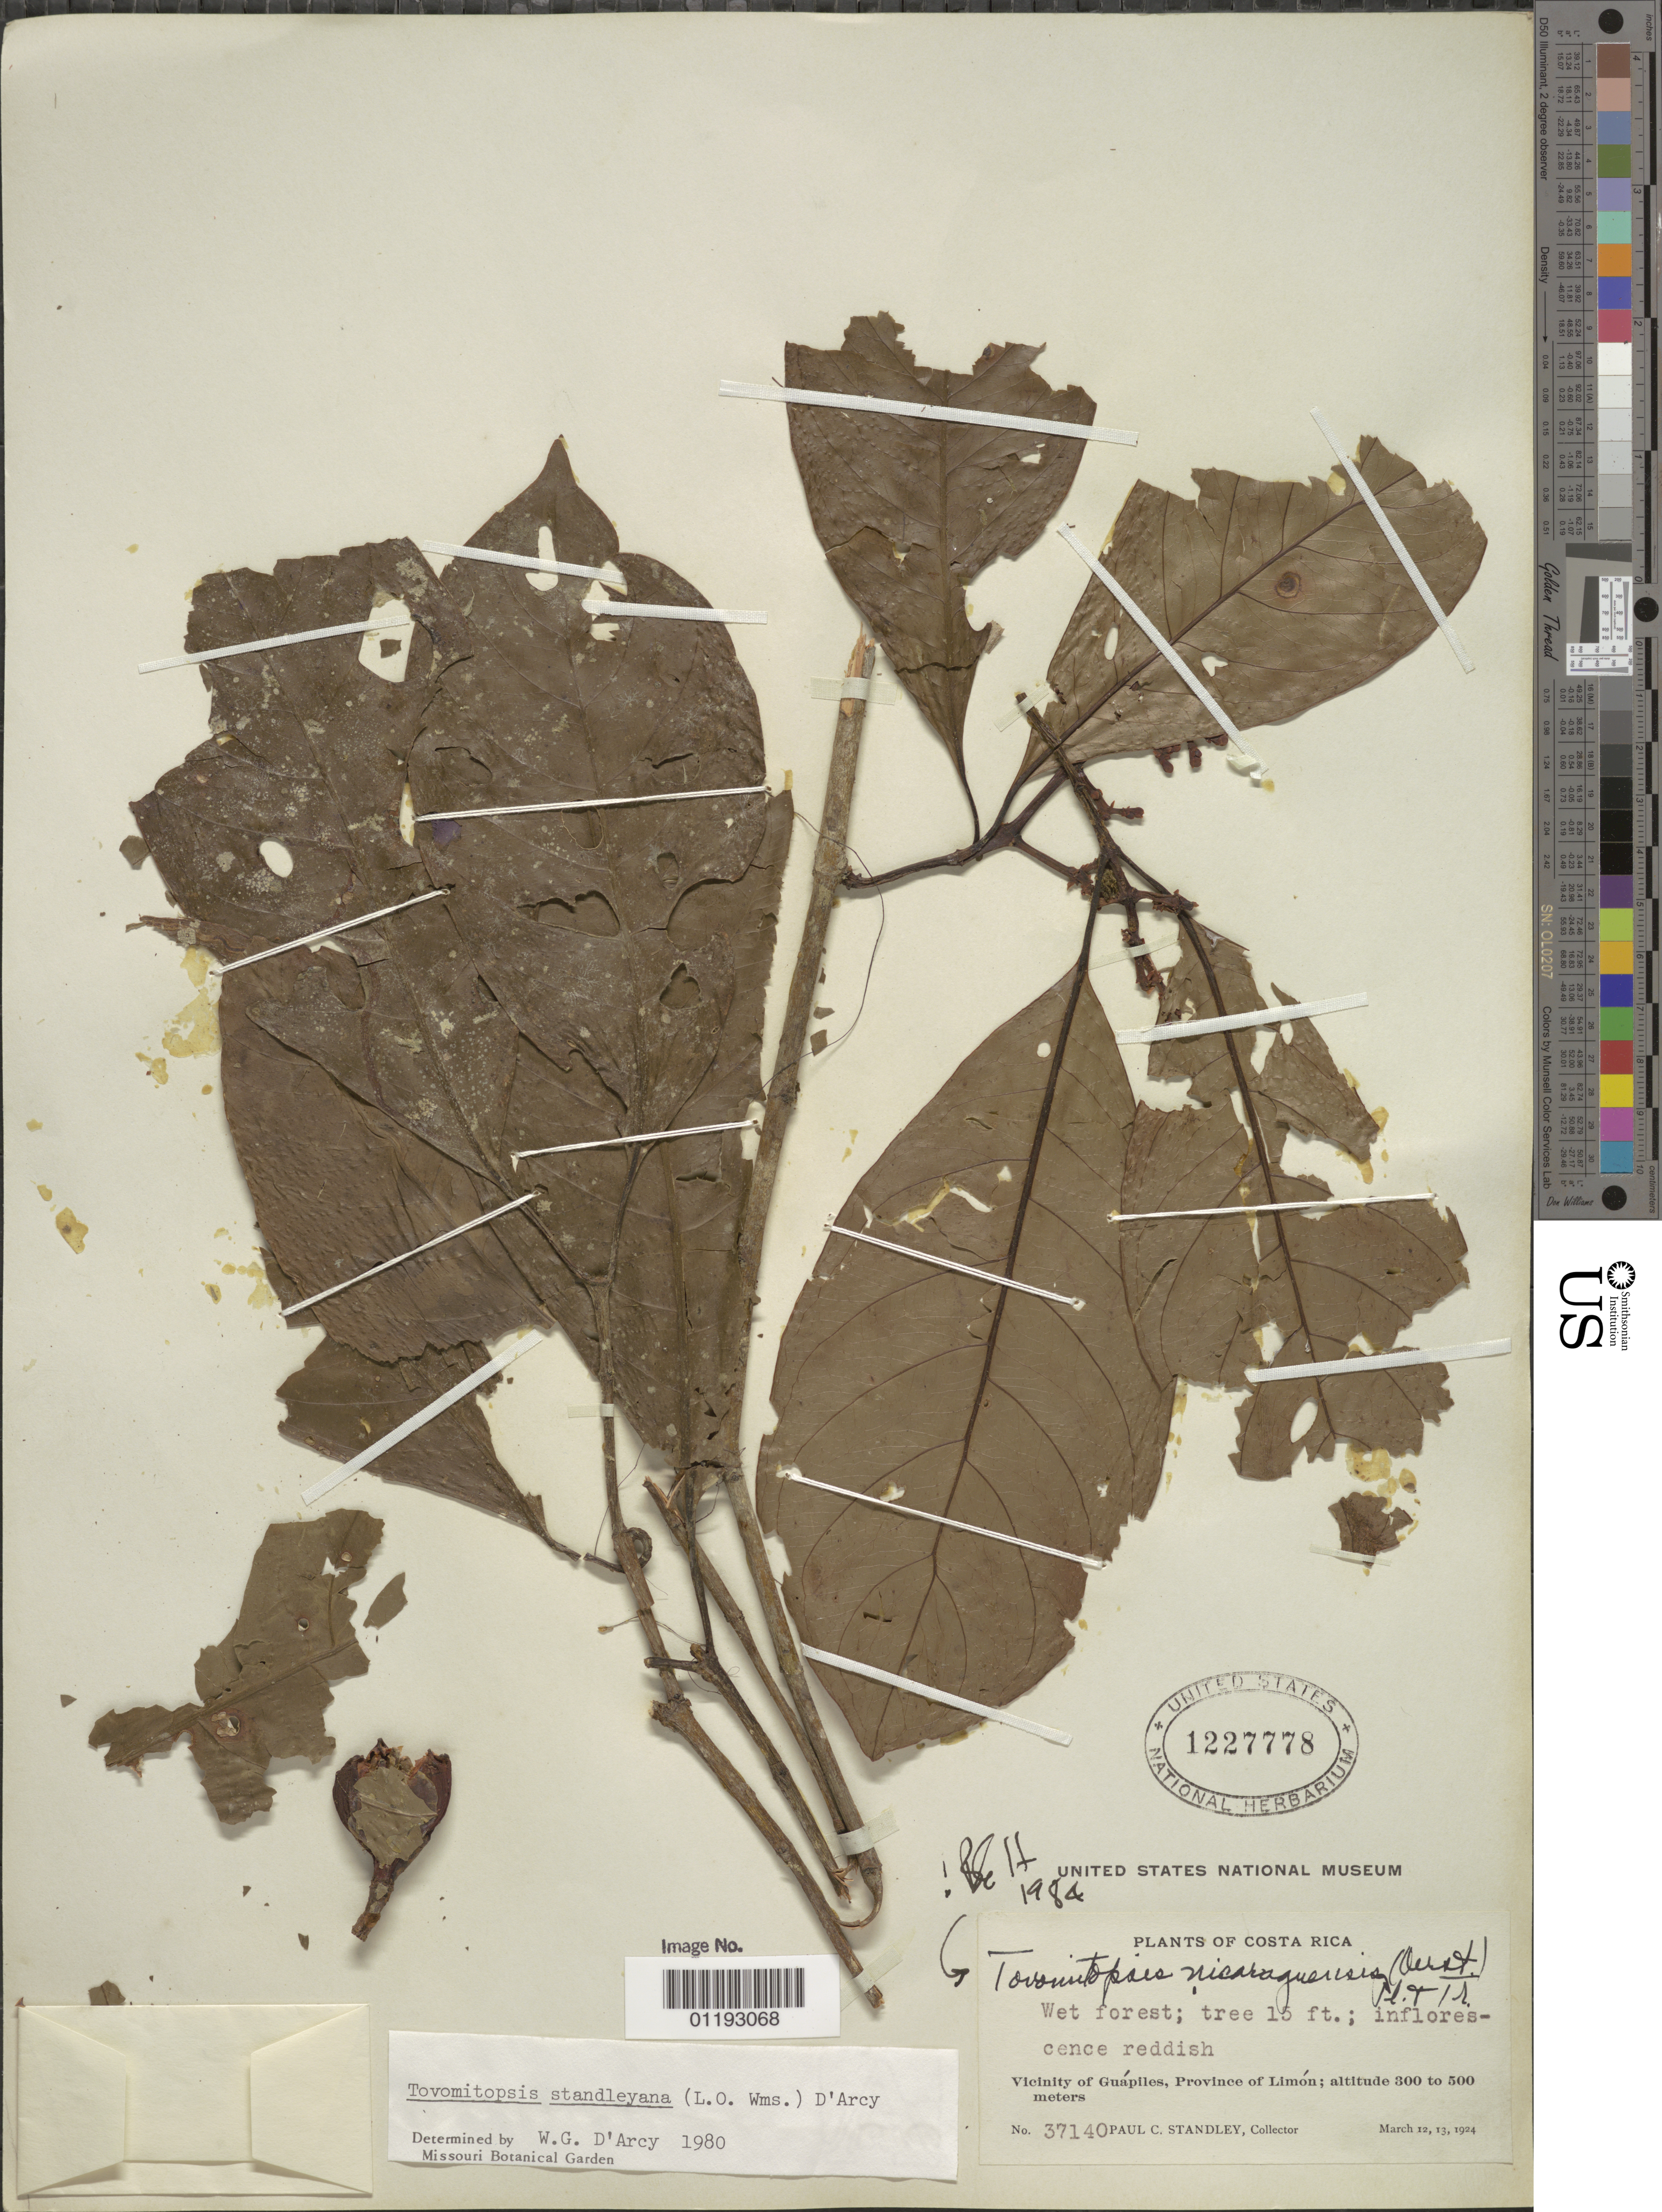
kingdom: Plantae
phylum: Tracheophyta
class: Magnoliopsida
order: Malpighiales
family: Clusiaceae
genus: Tovomitopsis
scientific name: Tovomitopsis nicaraguensis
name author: Oerst. ex Triana & Planch.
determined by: Hammel, --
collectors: P. C. Standley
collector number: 37140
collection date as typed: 12 Mar 1924 to 13 Mar 1924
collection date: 1924-03-12/1924-03-13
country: Costa Rica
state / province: Limón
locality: Vicinity of Guapiles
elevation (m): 300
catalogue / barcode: US 1227778